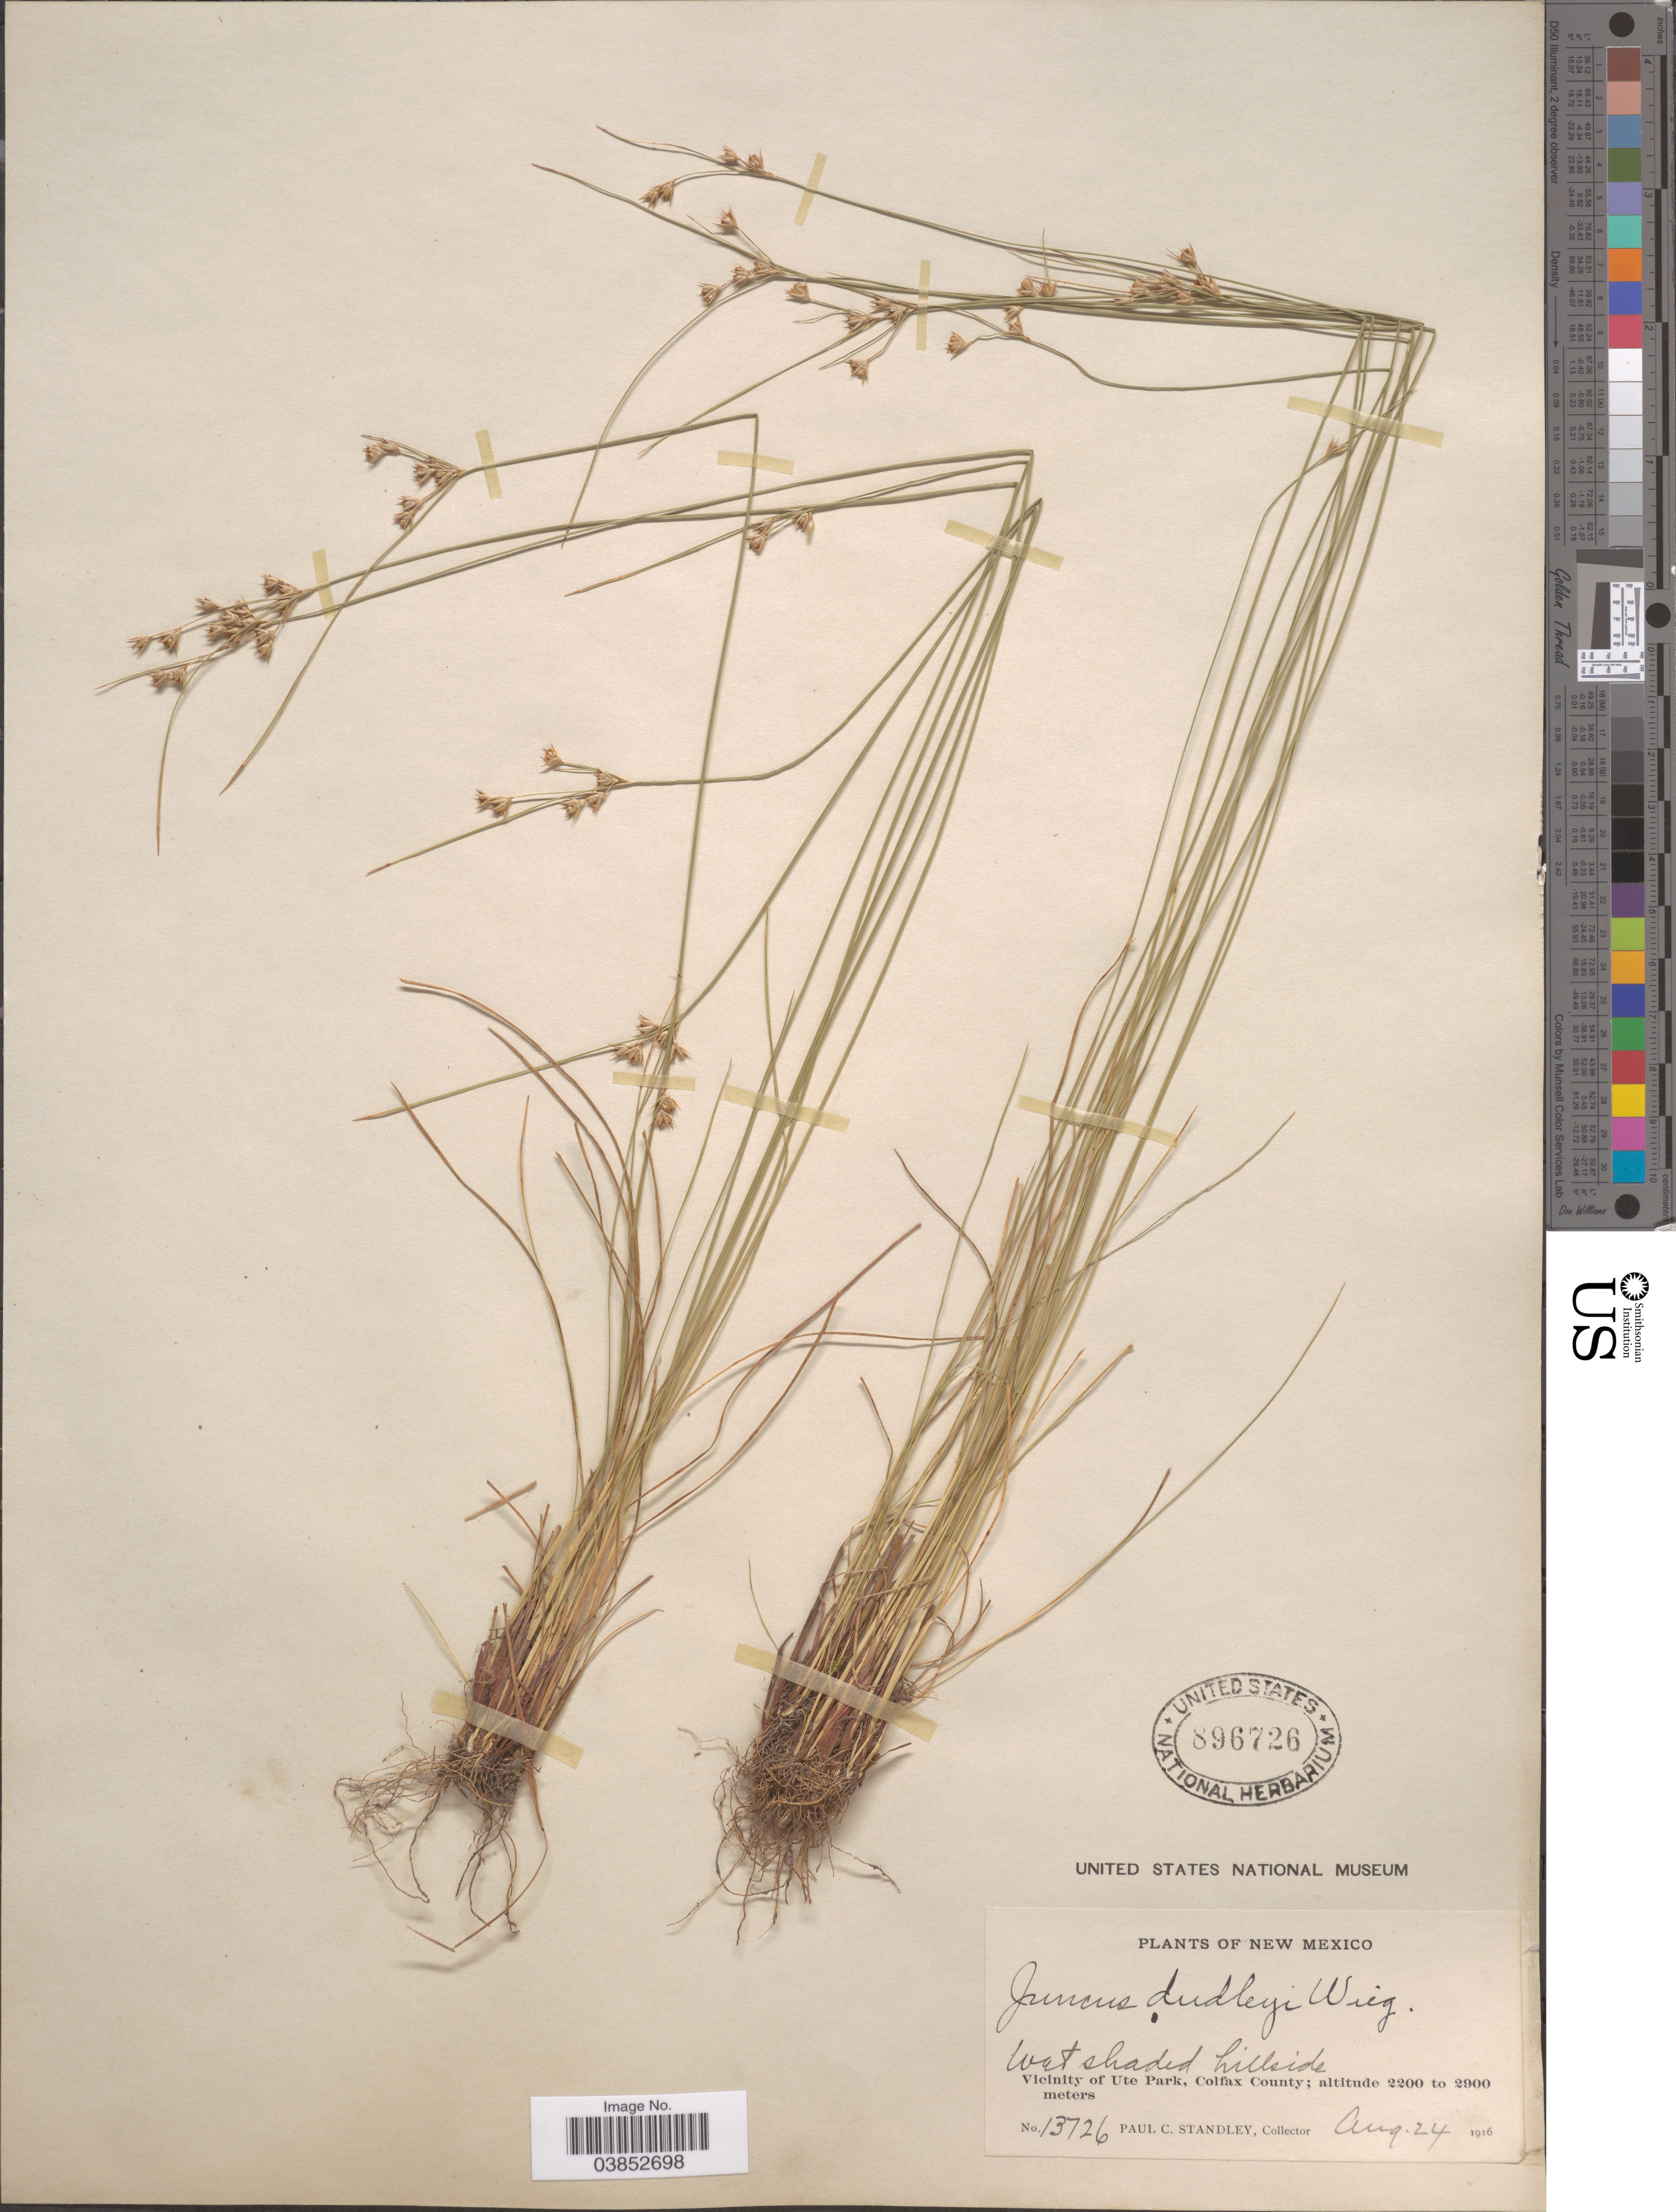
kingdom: Plantae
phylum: Tracheophyta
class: Liliopsida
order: Poales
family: Juncaceae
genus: Juncus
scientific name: Juncus dudleyi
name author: Wiegand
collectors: P. C. Standley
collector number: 13726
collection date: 1916-08-24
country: United States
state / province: New Mexico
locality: Vicinity of Ute Park, Colfax County.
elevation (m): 2200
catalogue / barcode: US 896726